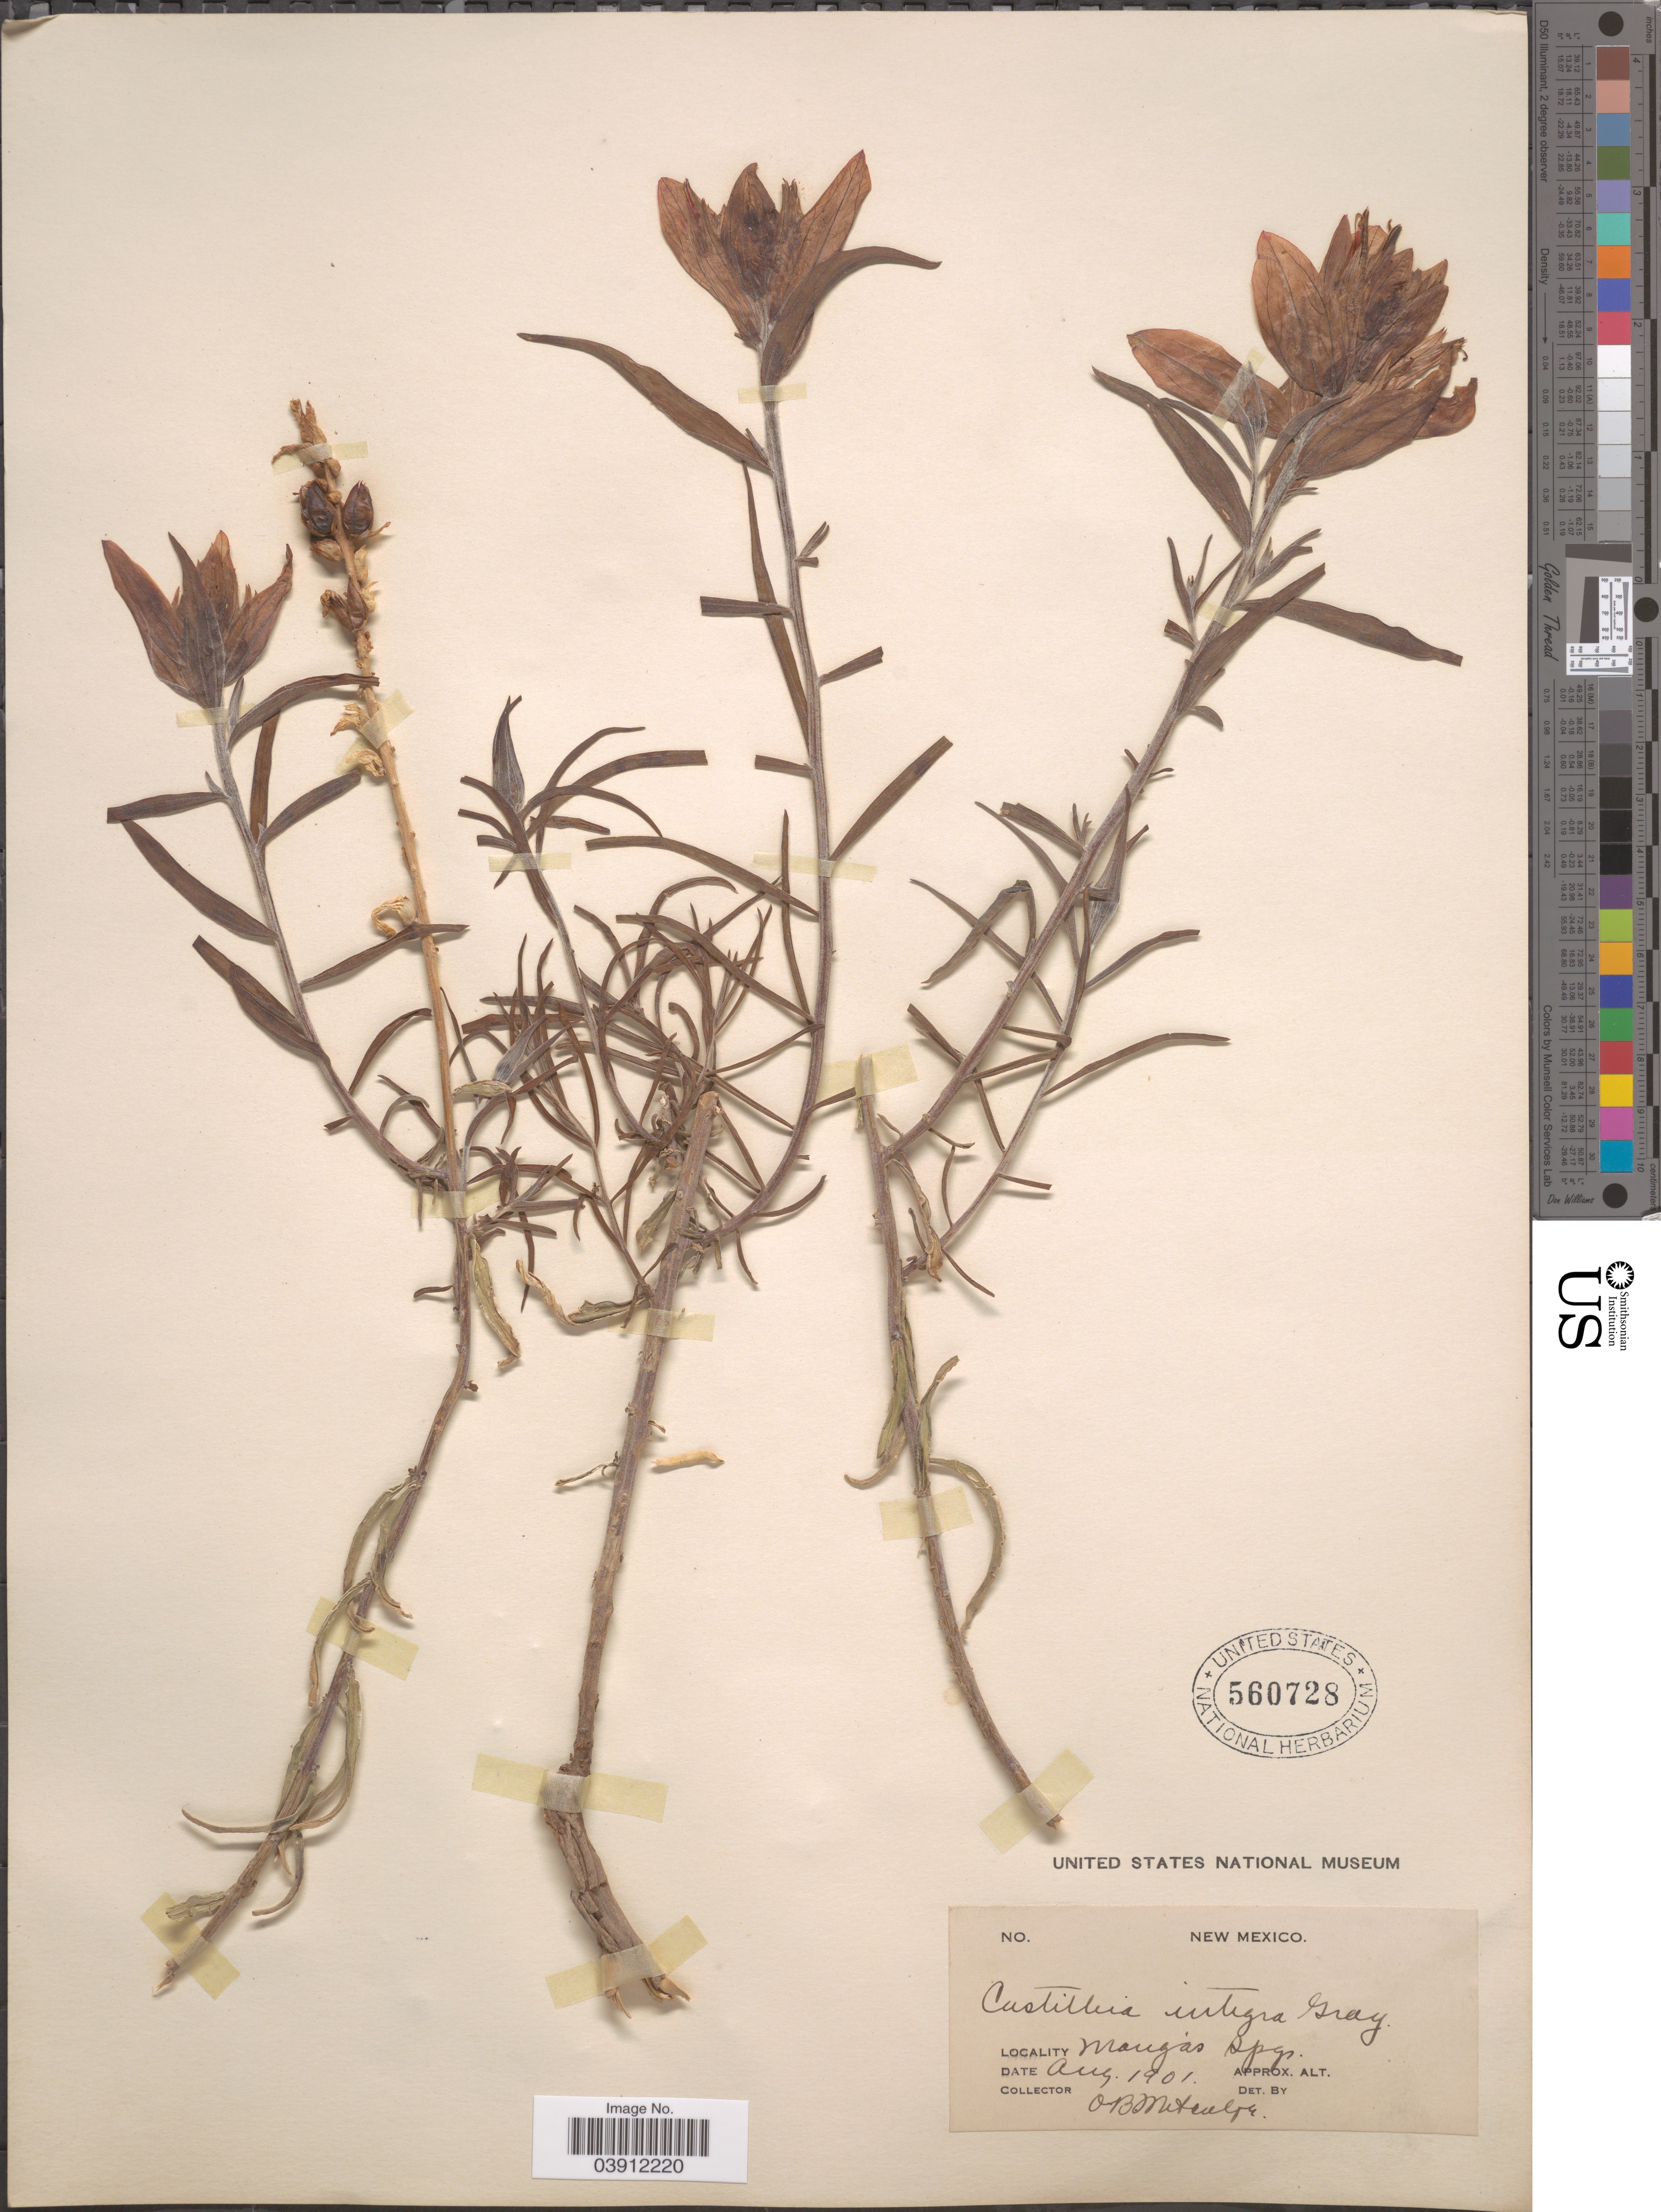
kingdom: Plantae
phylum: Tracheophyta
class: Magnoliopsida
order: Lamiales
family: Orobanchaceae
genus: Castilleja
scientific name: Castilleja integra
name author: A. Gray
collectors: O. B. Metcalfe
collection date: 1901-08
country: United States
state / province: New Mexico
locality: Maugas Spgs.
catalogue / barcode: US 560728